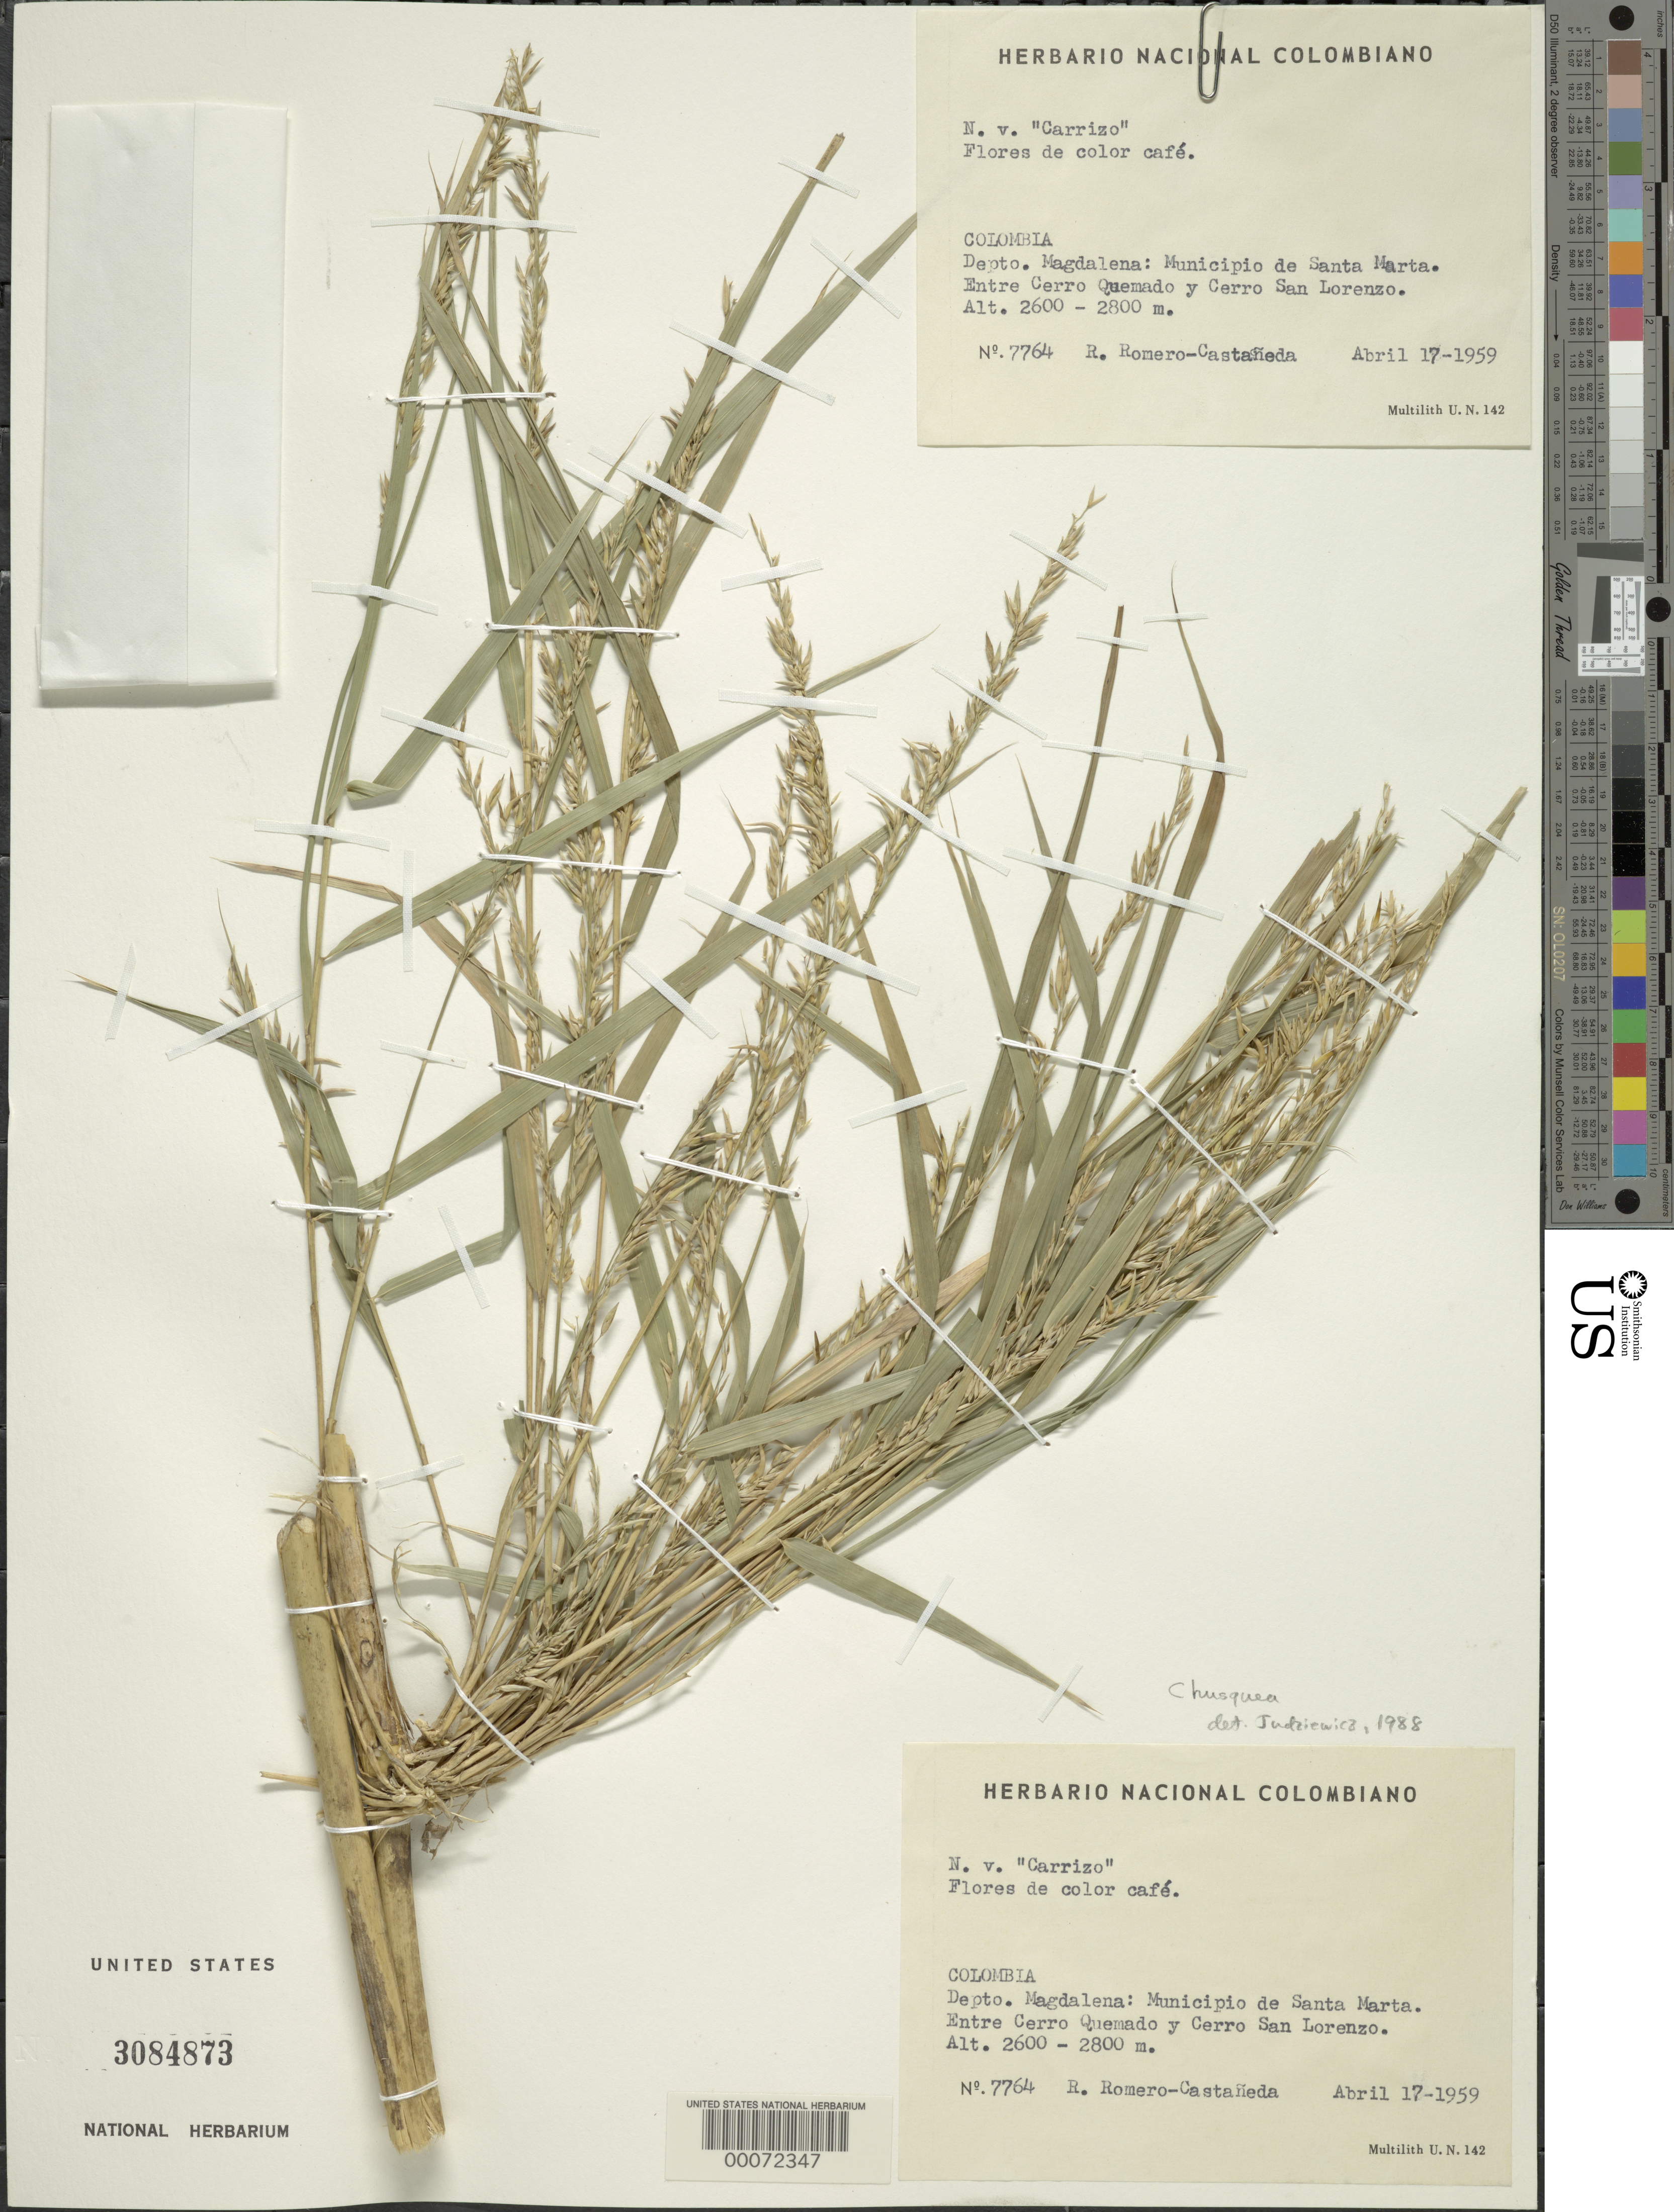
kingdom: Plantae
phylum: Tracheophyta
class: Liliopsida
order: Poales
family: Poaceae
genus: Chusquea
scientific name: Chusquea sp.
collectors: R. Romero Castañeda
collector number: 7764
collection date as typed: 17 Apr 1959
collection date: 1959-04-17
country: Colombia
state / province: Magdalena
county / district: Santa Marta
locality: Santa Marta Municipality, between Cerro quemado and Cerro San Lorenzo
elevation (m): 2600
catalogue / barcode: US 3084873